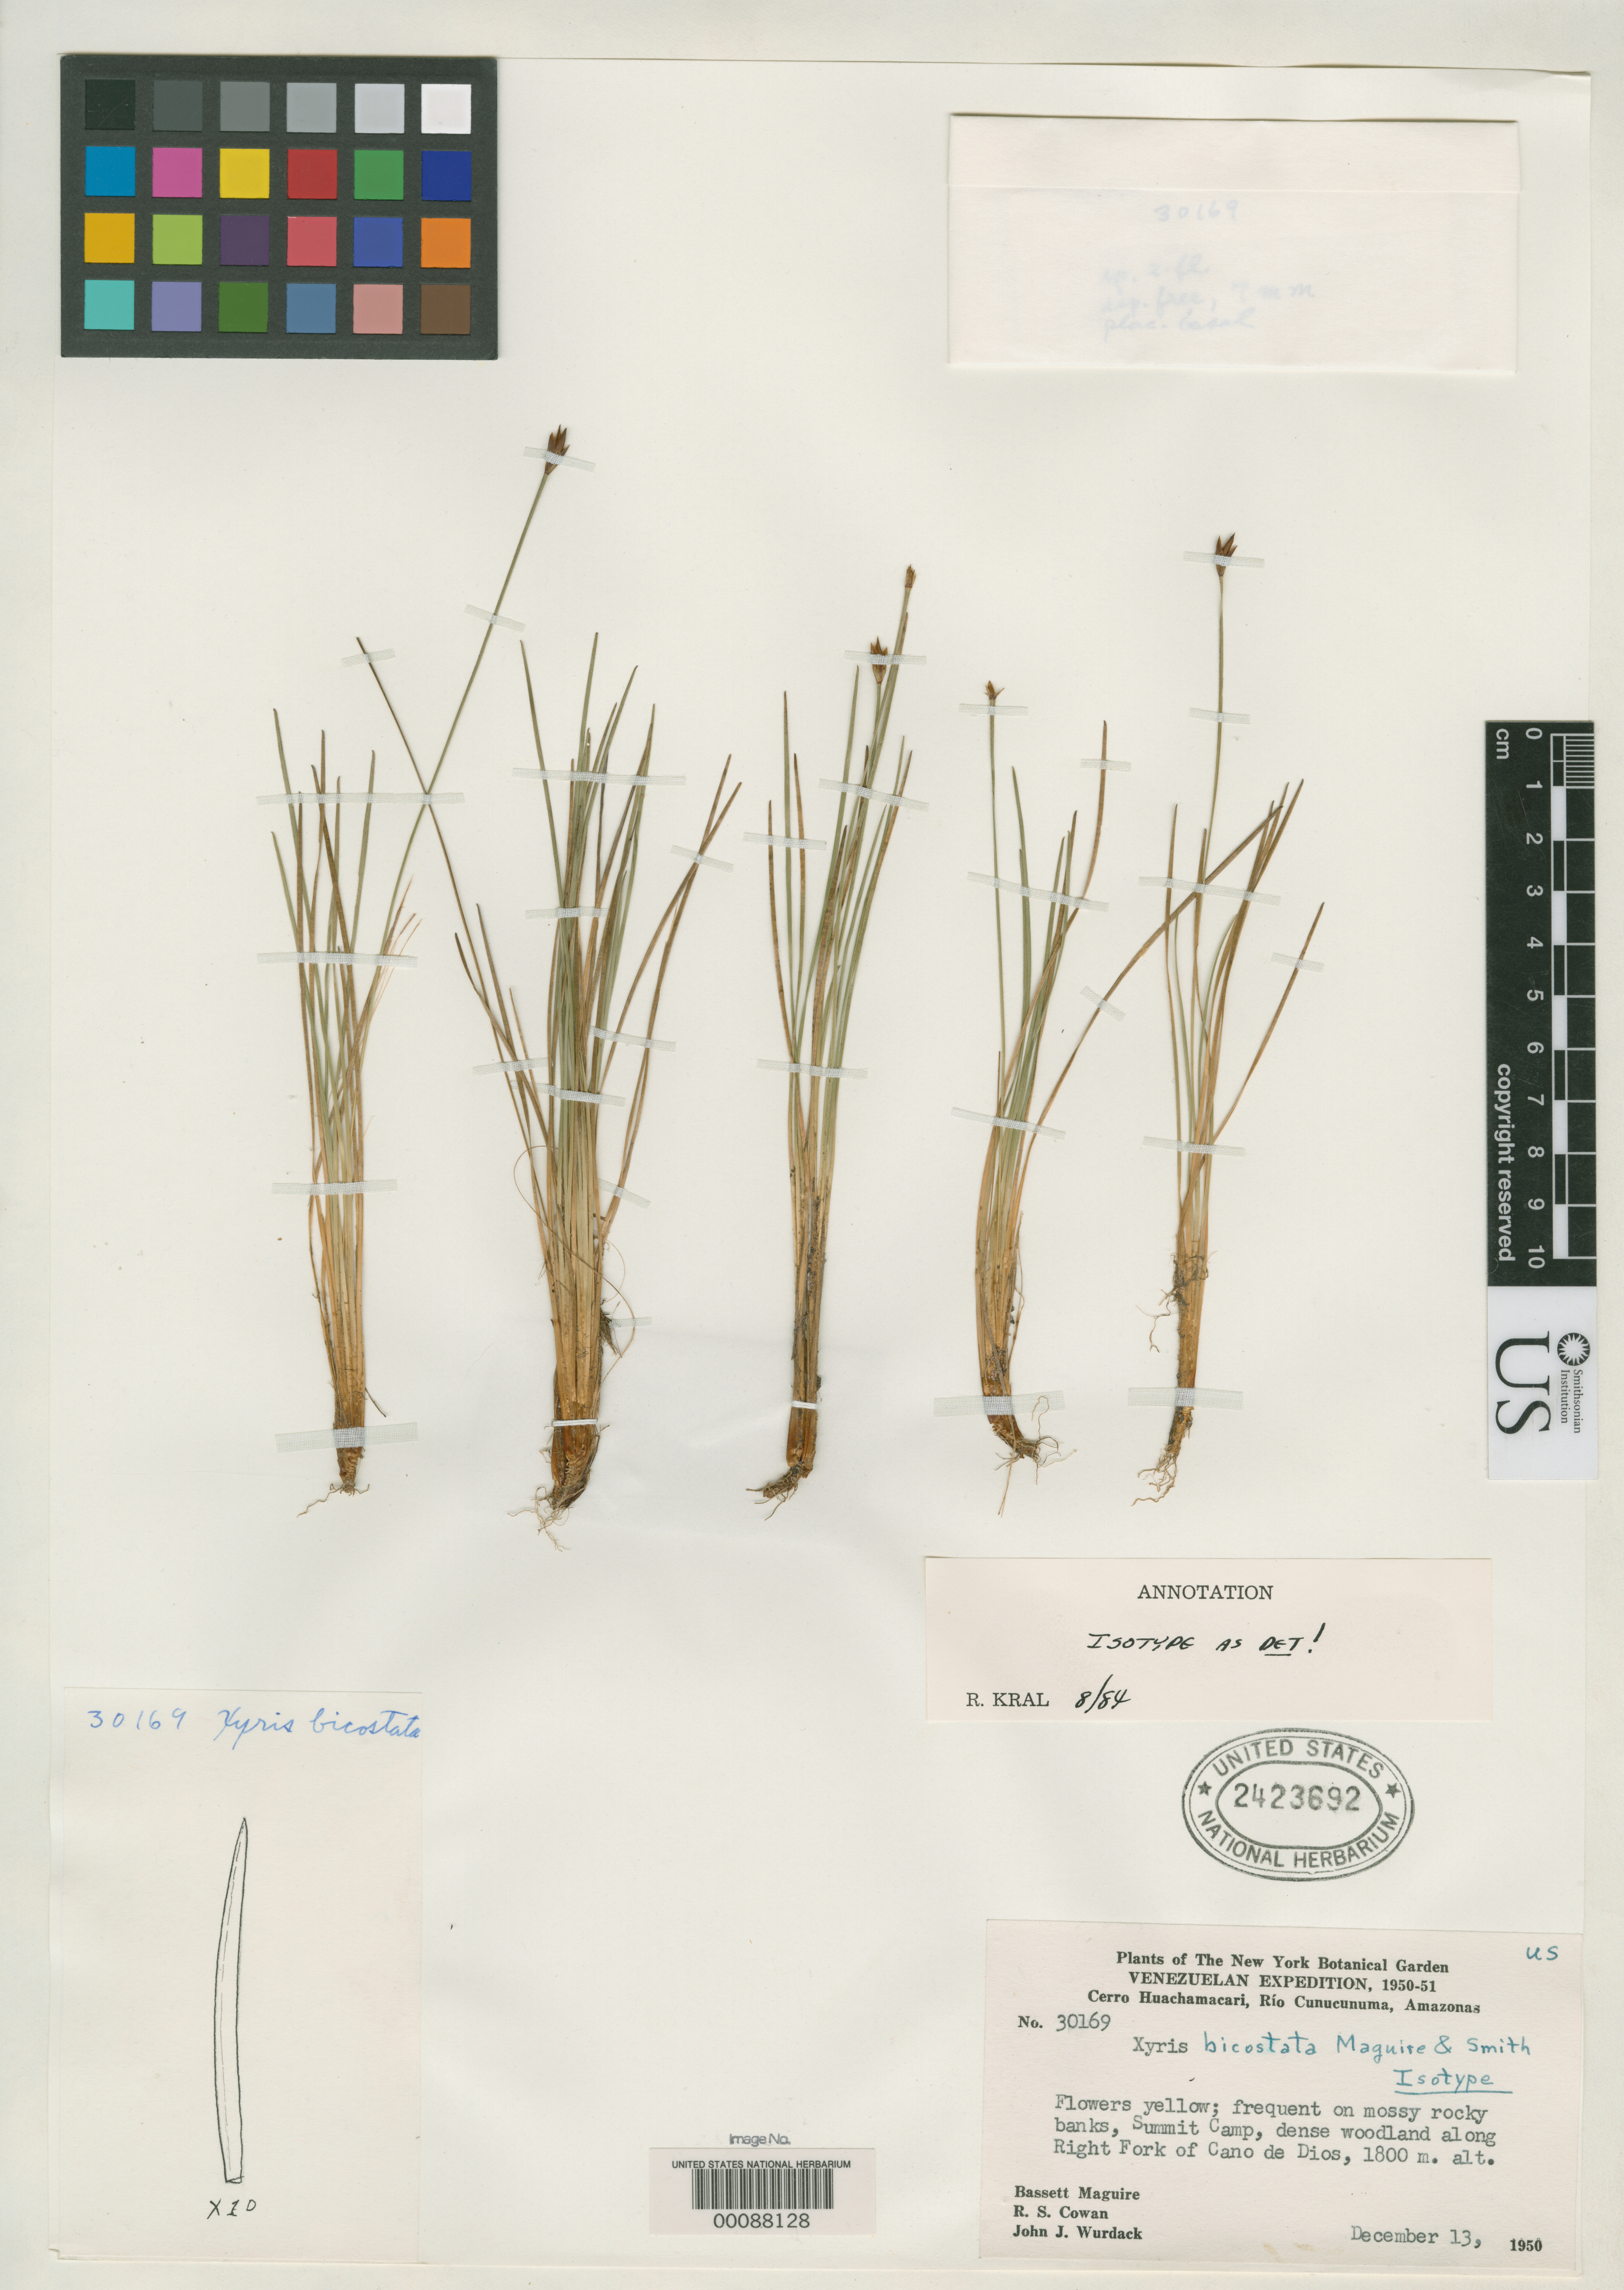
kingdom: Plantae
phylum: Tracheophyta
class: Liliopsida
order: Poales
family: Xyridaceae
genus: Xyris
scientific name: Xyris bicostata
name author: Maguire & L.B. Sm.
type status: Isotype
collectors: B. Maguire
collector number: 30169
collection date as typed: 13 Dec 1950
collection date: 1950-12-13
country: Venezuela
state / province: Amazonas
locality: Along right fork of Cano de Dios.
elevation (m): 1800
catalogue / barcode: US 2423692